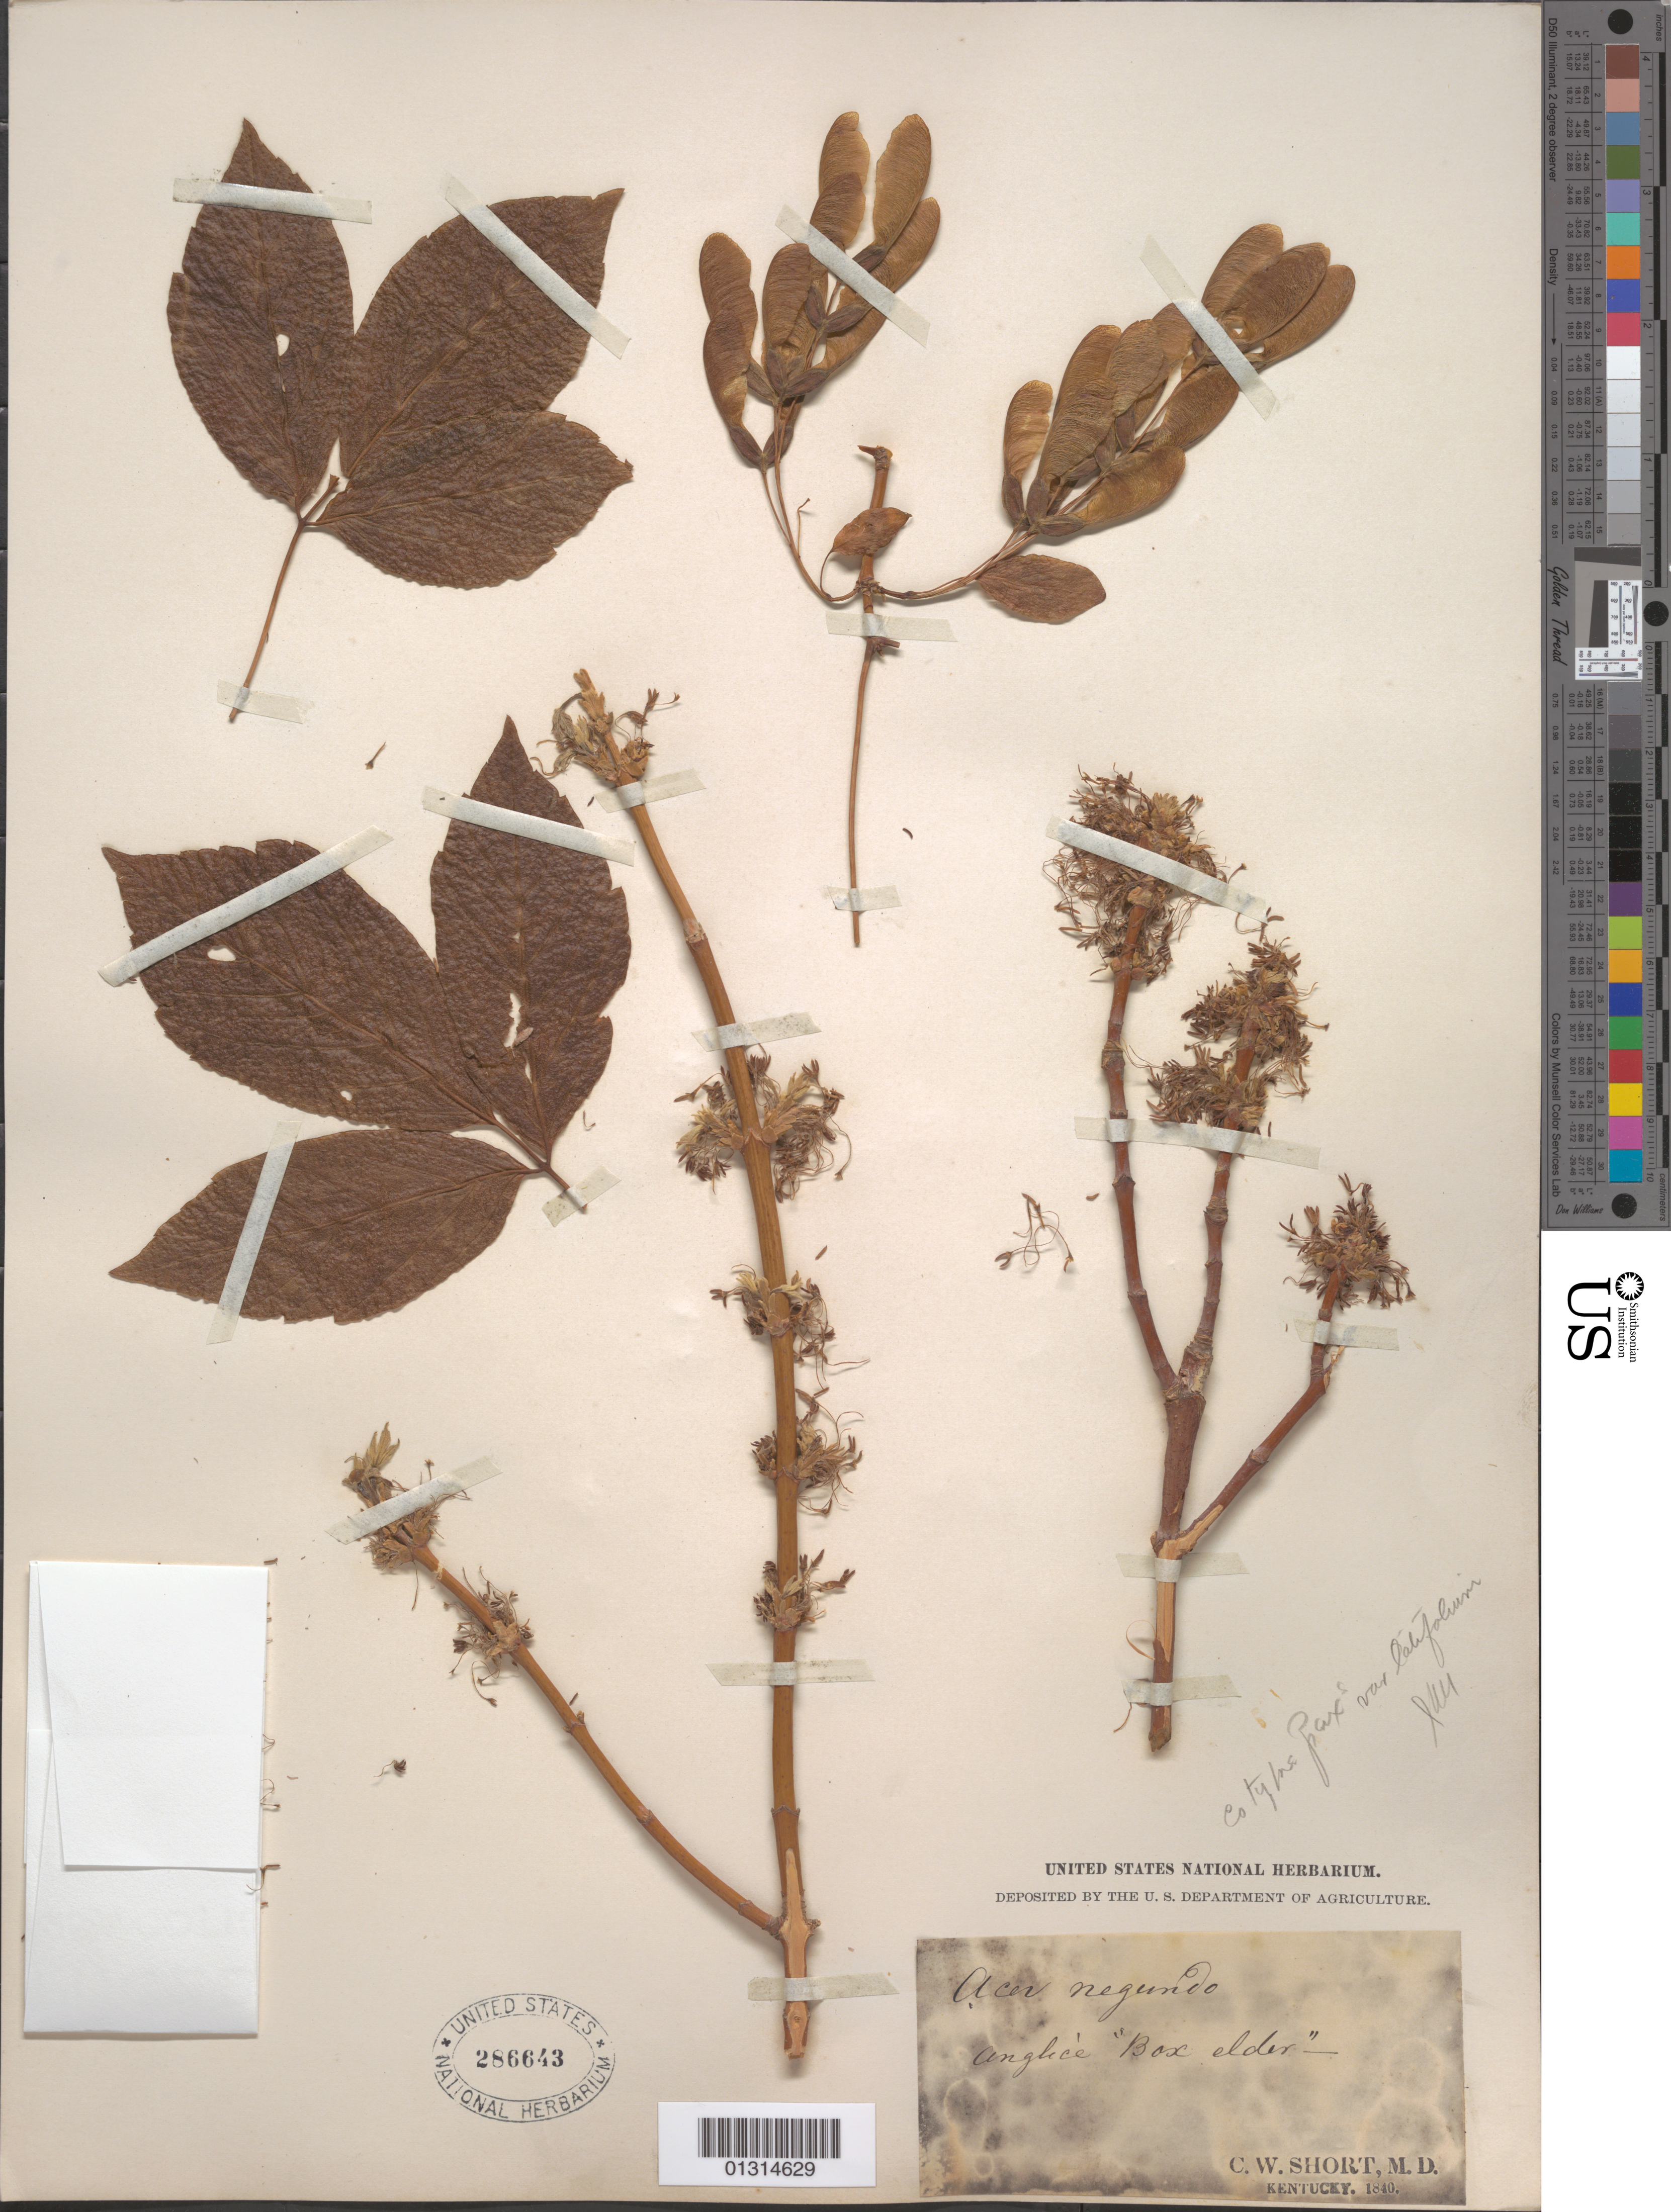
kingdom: Plantae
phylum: Tracheophyta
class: Magnoliopsida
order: Sapindales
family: Sapindaceae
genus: Acer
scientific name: Acer negundo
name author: L.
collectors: C. W. Short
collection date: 1840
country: United States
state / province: Kentucky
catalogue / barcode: US 286643